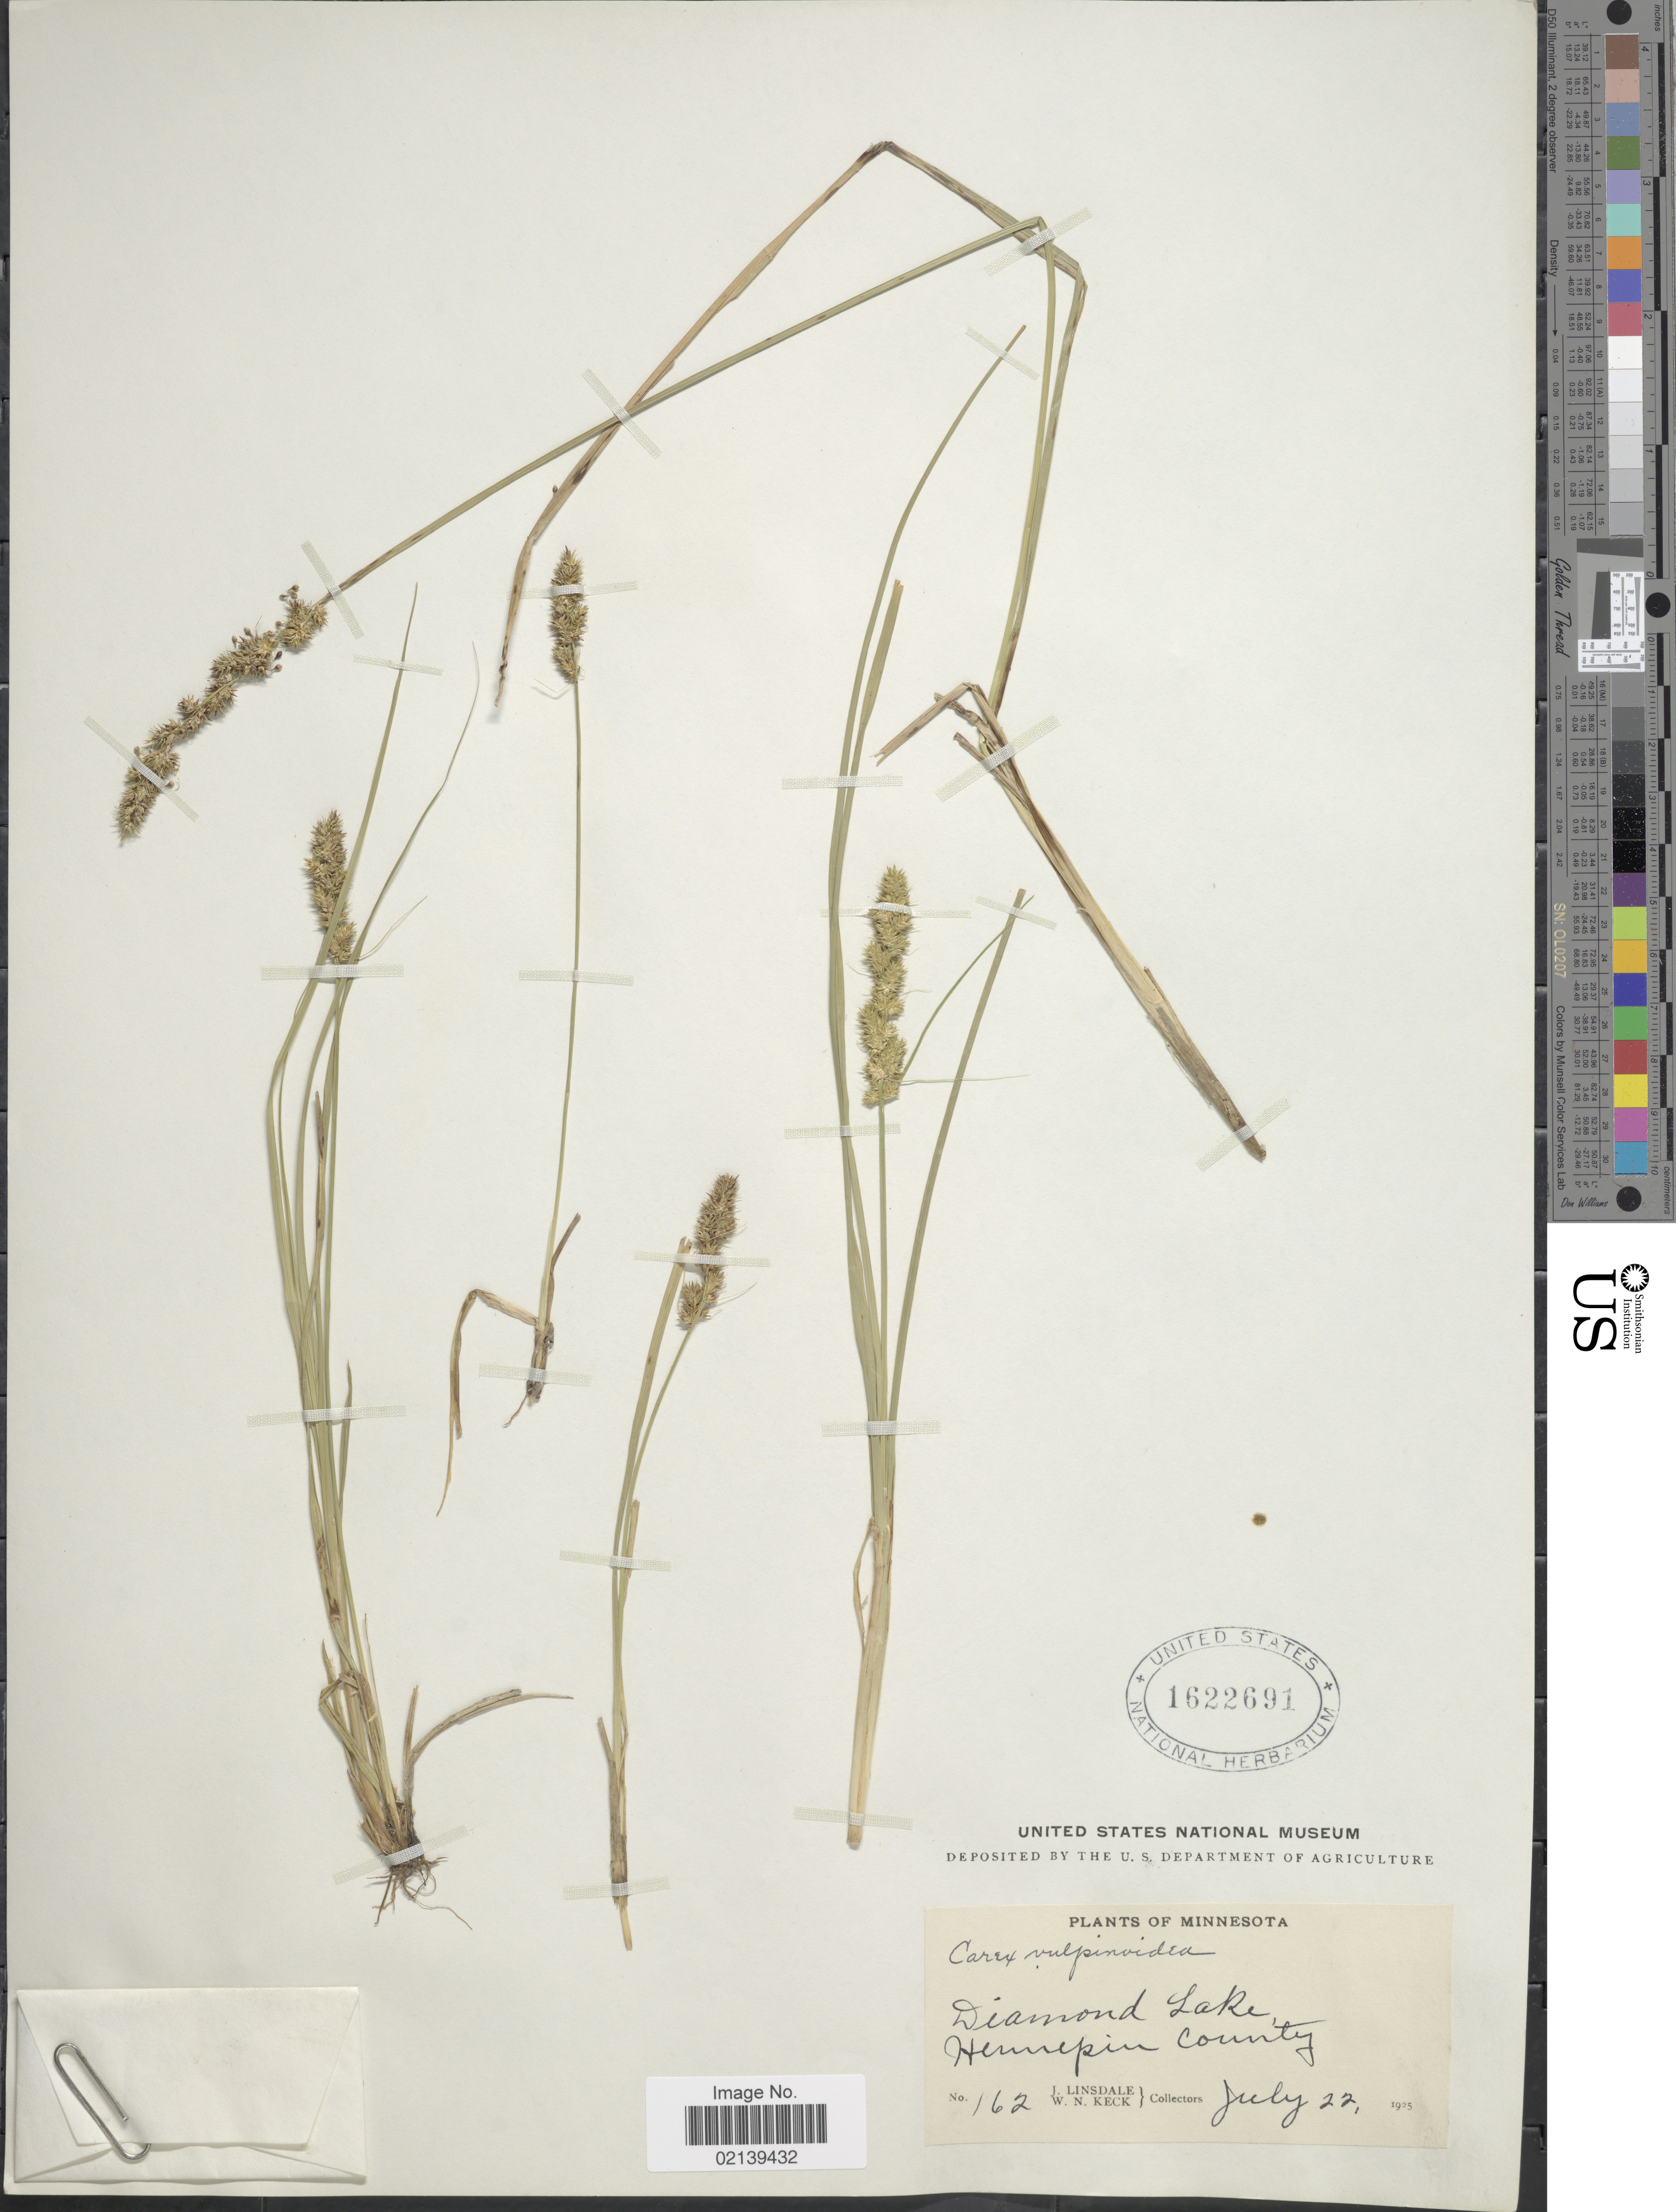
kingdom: Plantae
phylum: Tracheophyta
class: Liliopsida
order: Poales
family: Cyperaceae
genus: Carex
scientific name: Carex vulpinoidea Michx.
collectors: J. Linsdale & W. Keck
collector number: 162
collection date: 1925-07-22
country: United States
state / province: Minnesota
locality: Diamond Lake, Hennepin County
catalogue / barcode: US 1622691